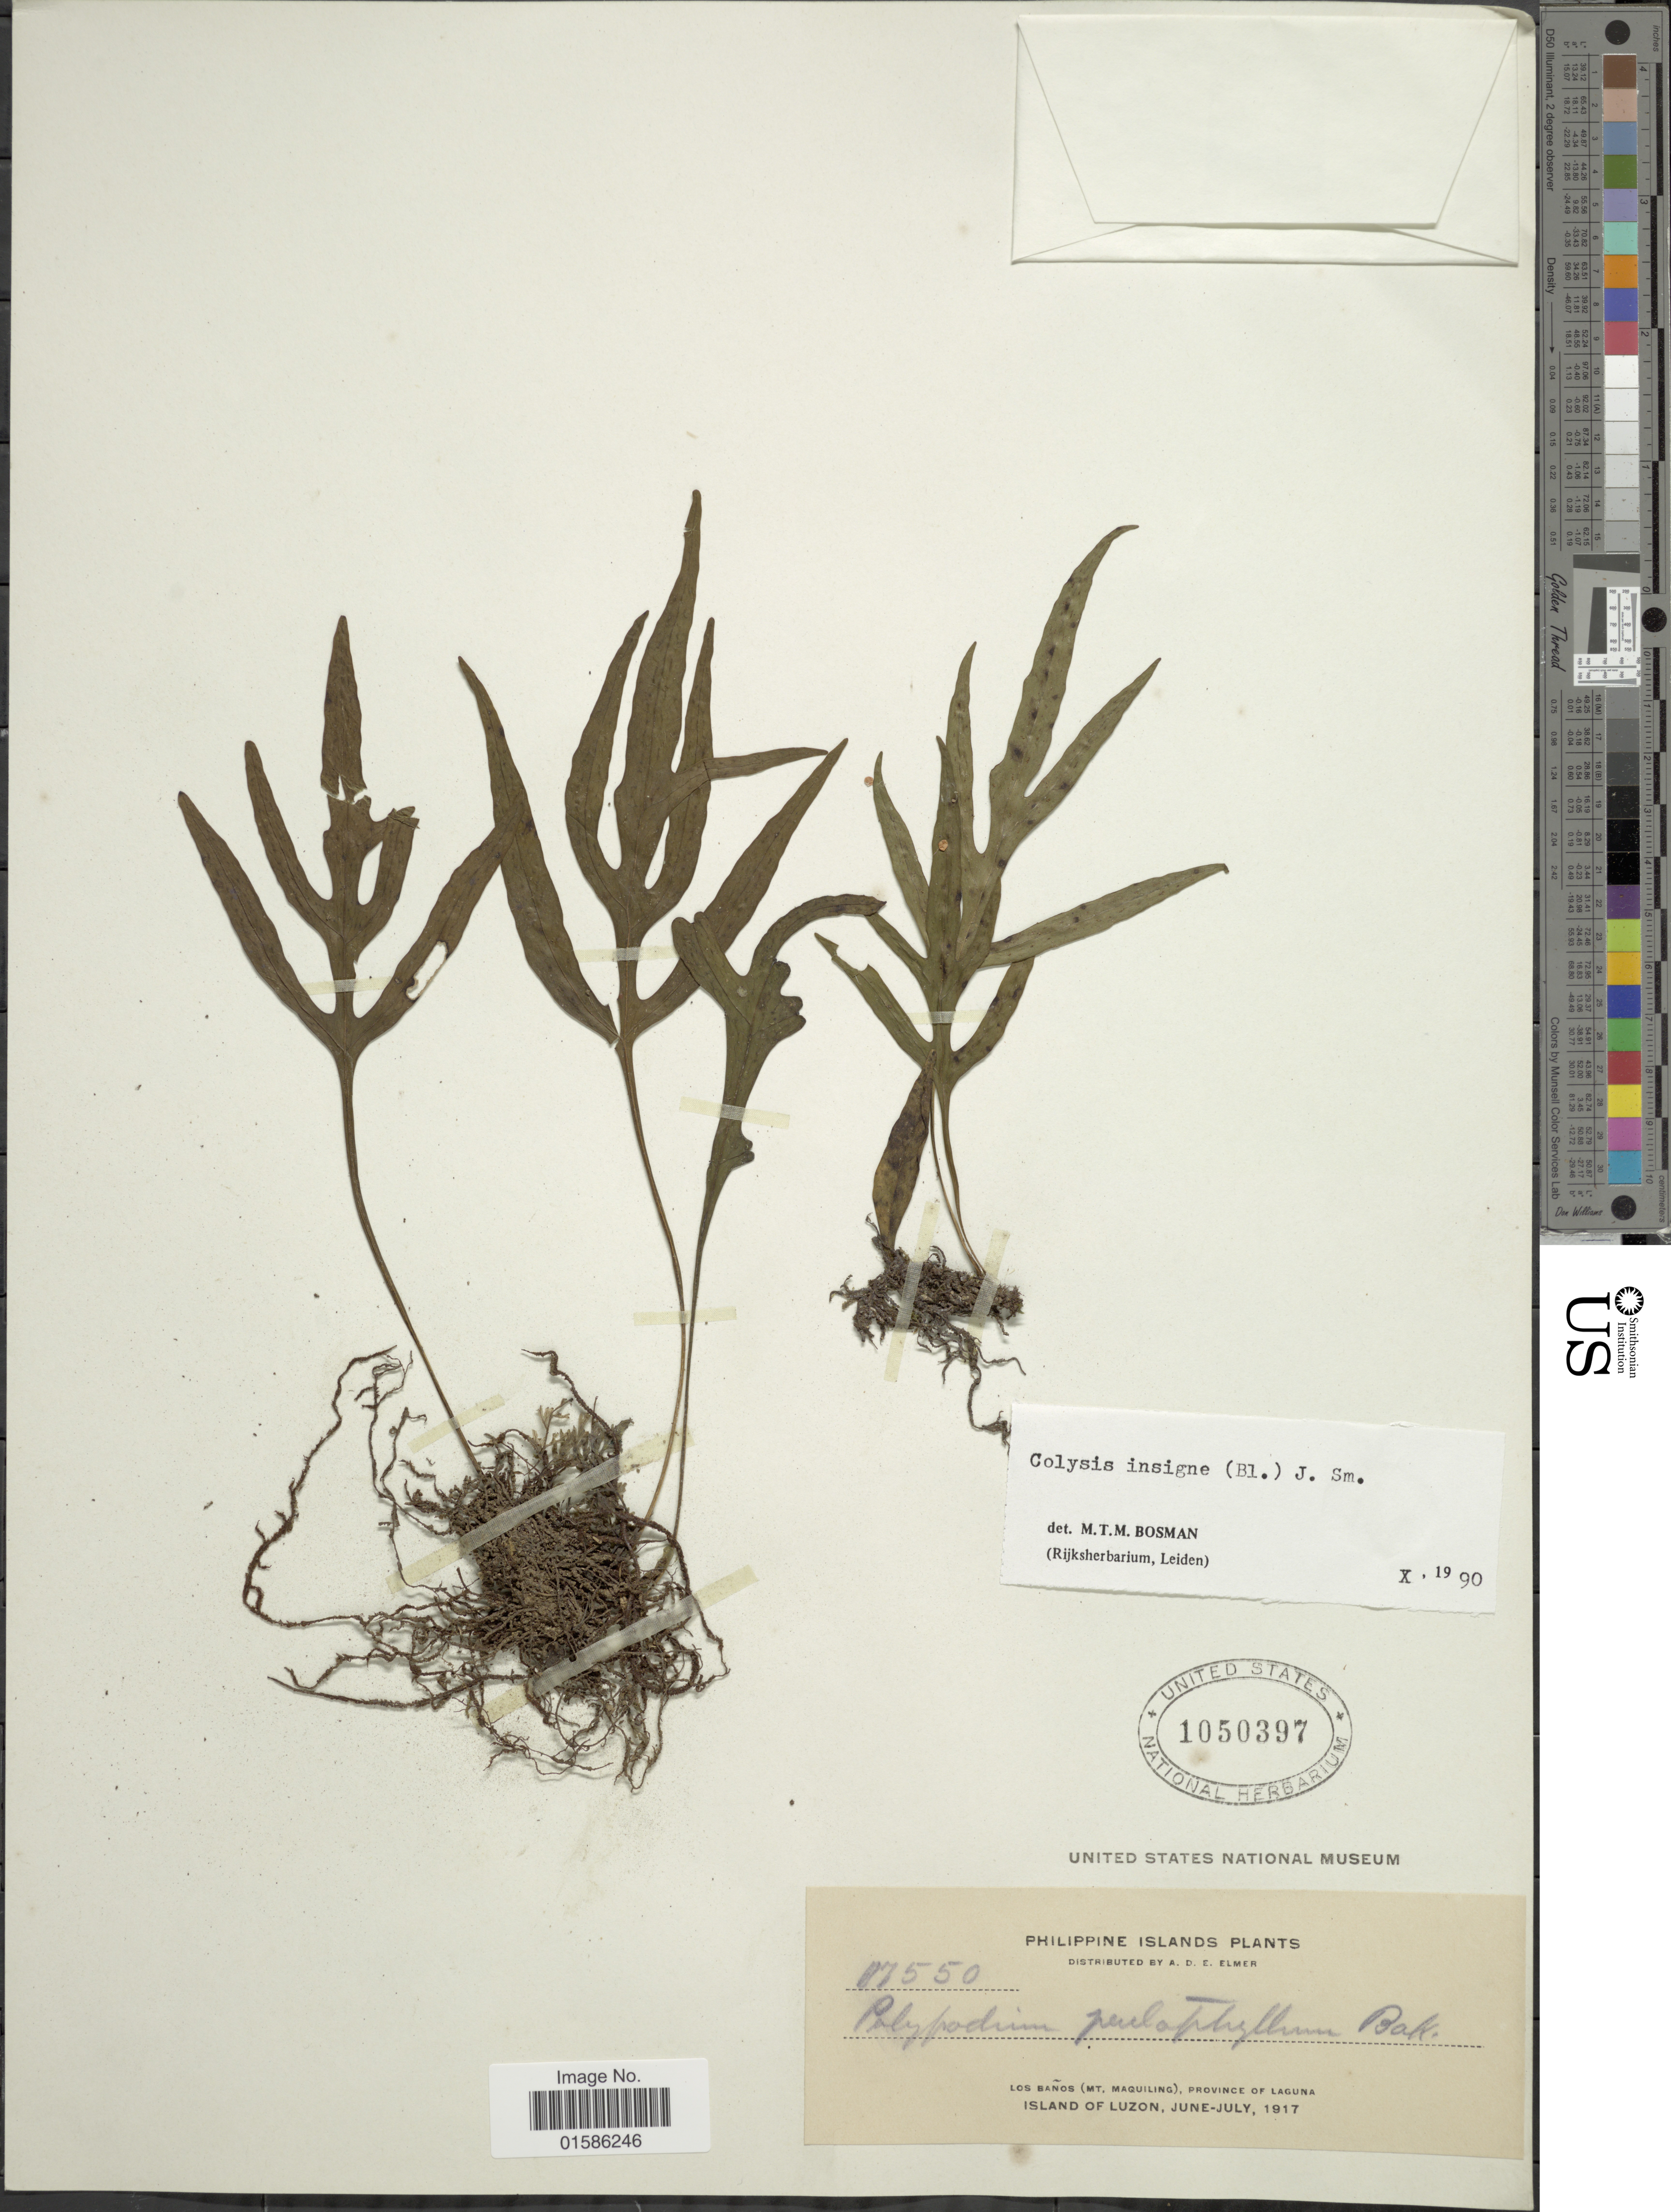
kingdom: Plantae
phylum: Tracheophyta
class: Polypodiopsida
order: Polypodiales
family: Polypodiaceae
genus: Microsorum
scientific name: Microsorum insigne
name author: (Blume) Copel.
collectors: A. D. E. Elmer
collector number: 17550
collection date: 1917-06/1917-07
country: Philippines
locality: Philippine Islands, Los Bañis (Mt. Maquiling), Province of Laguna, Island of Luzon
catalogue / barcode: US 1050397